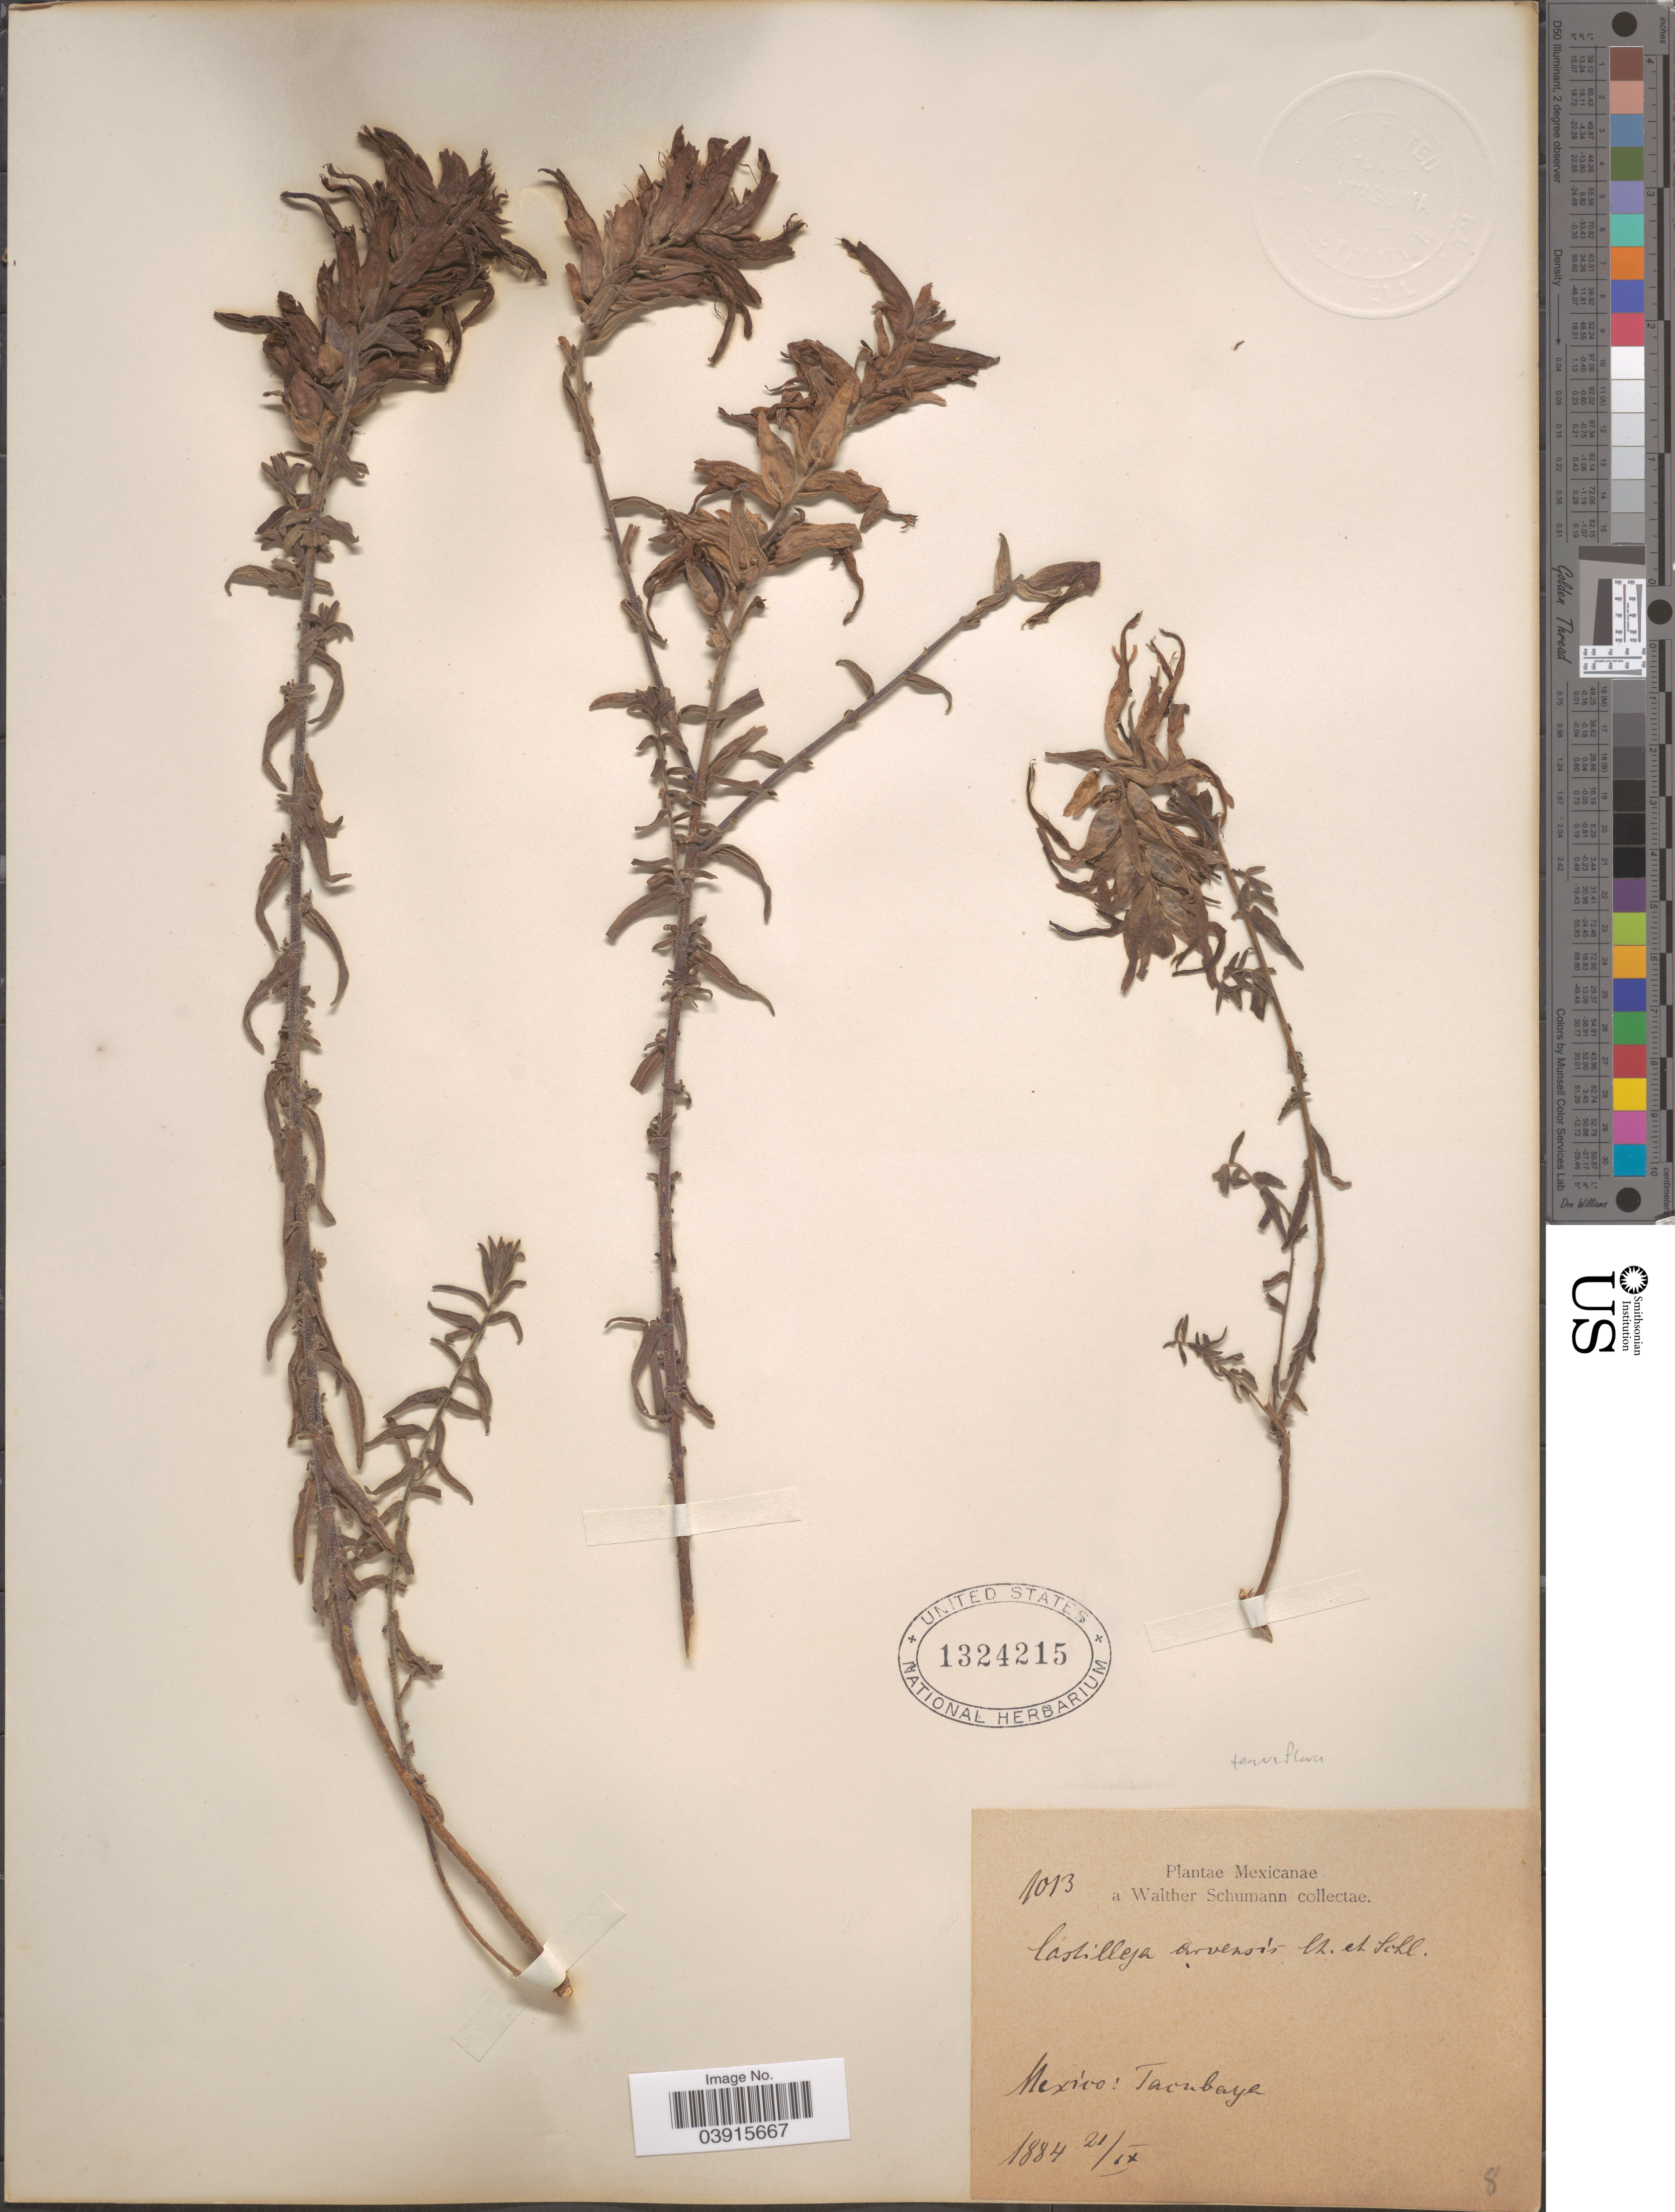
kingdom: Plantae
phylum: Tracheophyta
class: Magnoliopsida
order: Lamiales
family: Orobanchaceae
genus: Castilleja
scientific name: Castilleja tenuiflora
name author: Benth.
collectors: W. Schumann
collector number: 1013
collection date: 1884-09-21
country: Mexico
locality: Tacubaya.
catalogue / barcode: US 1324215